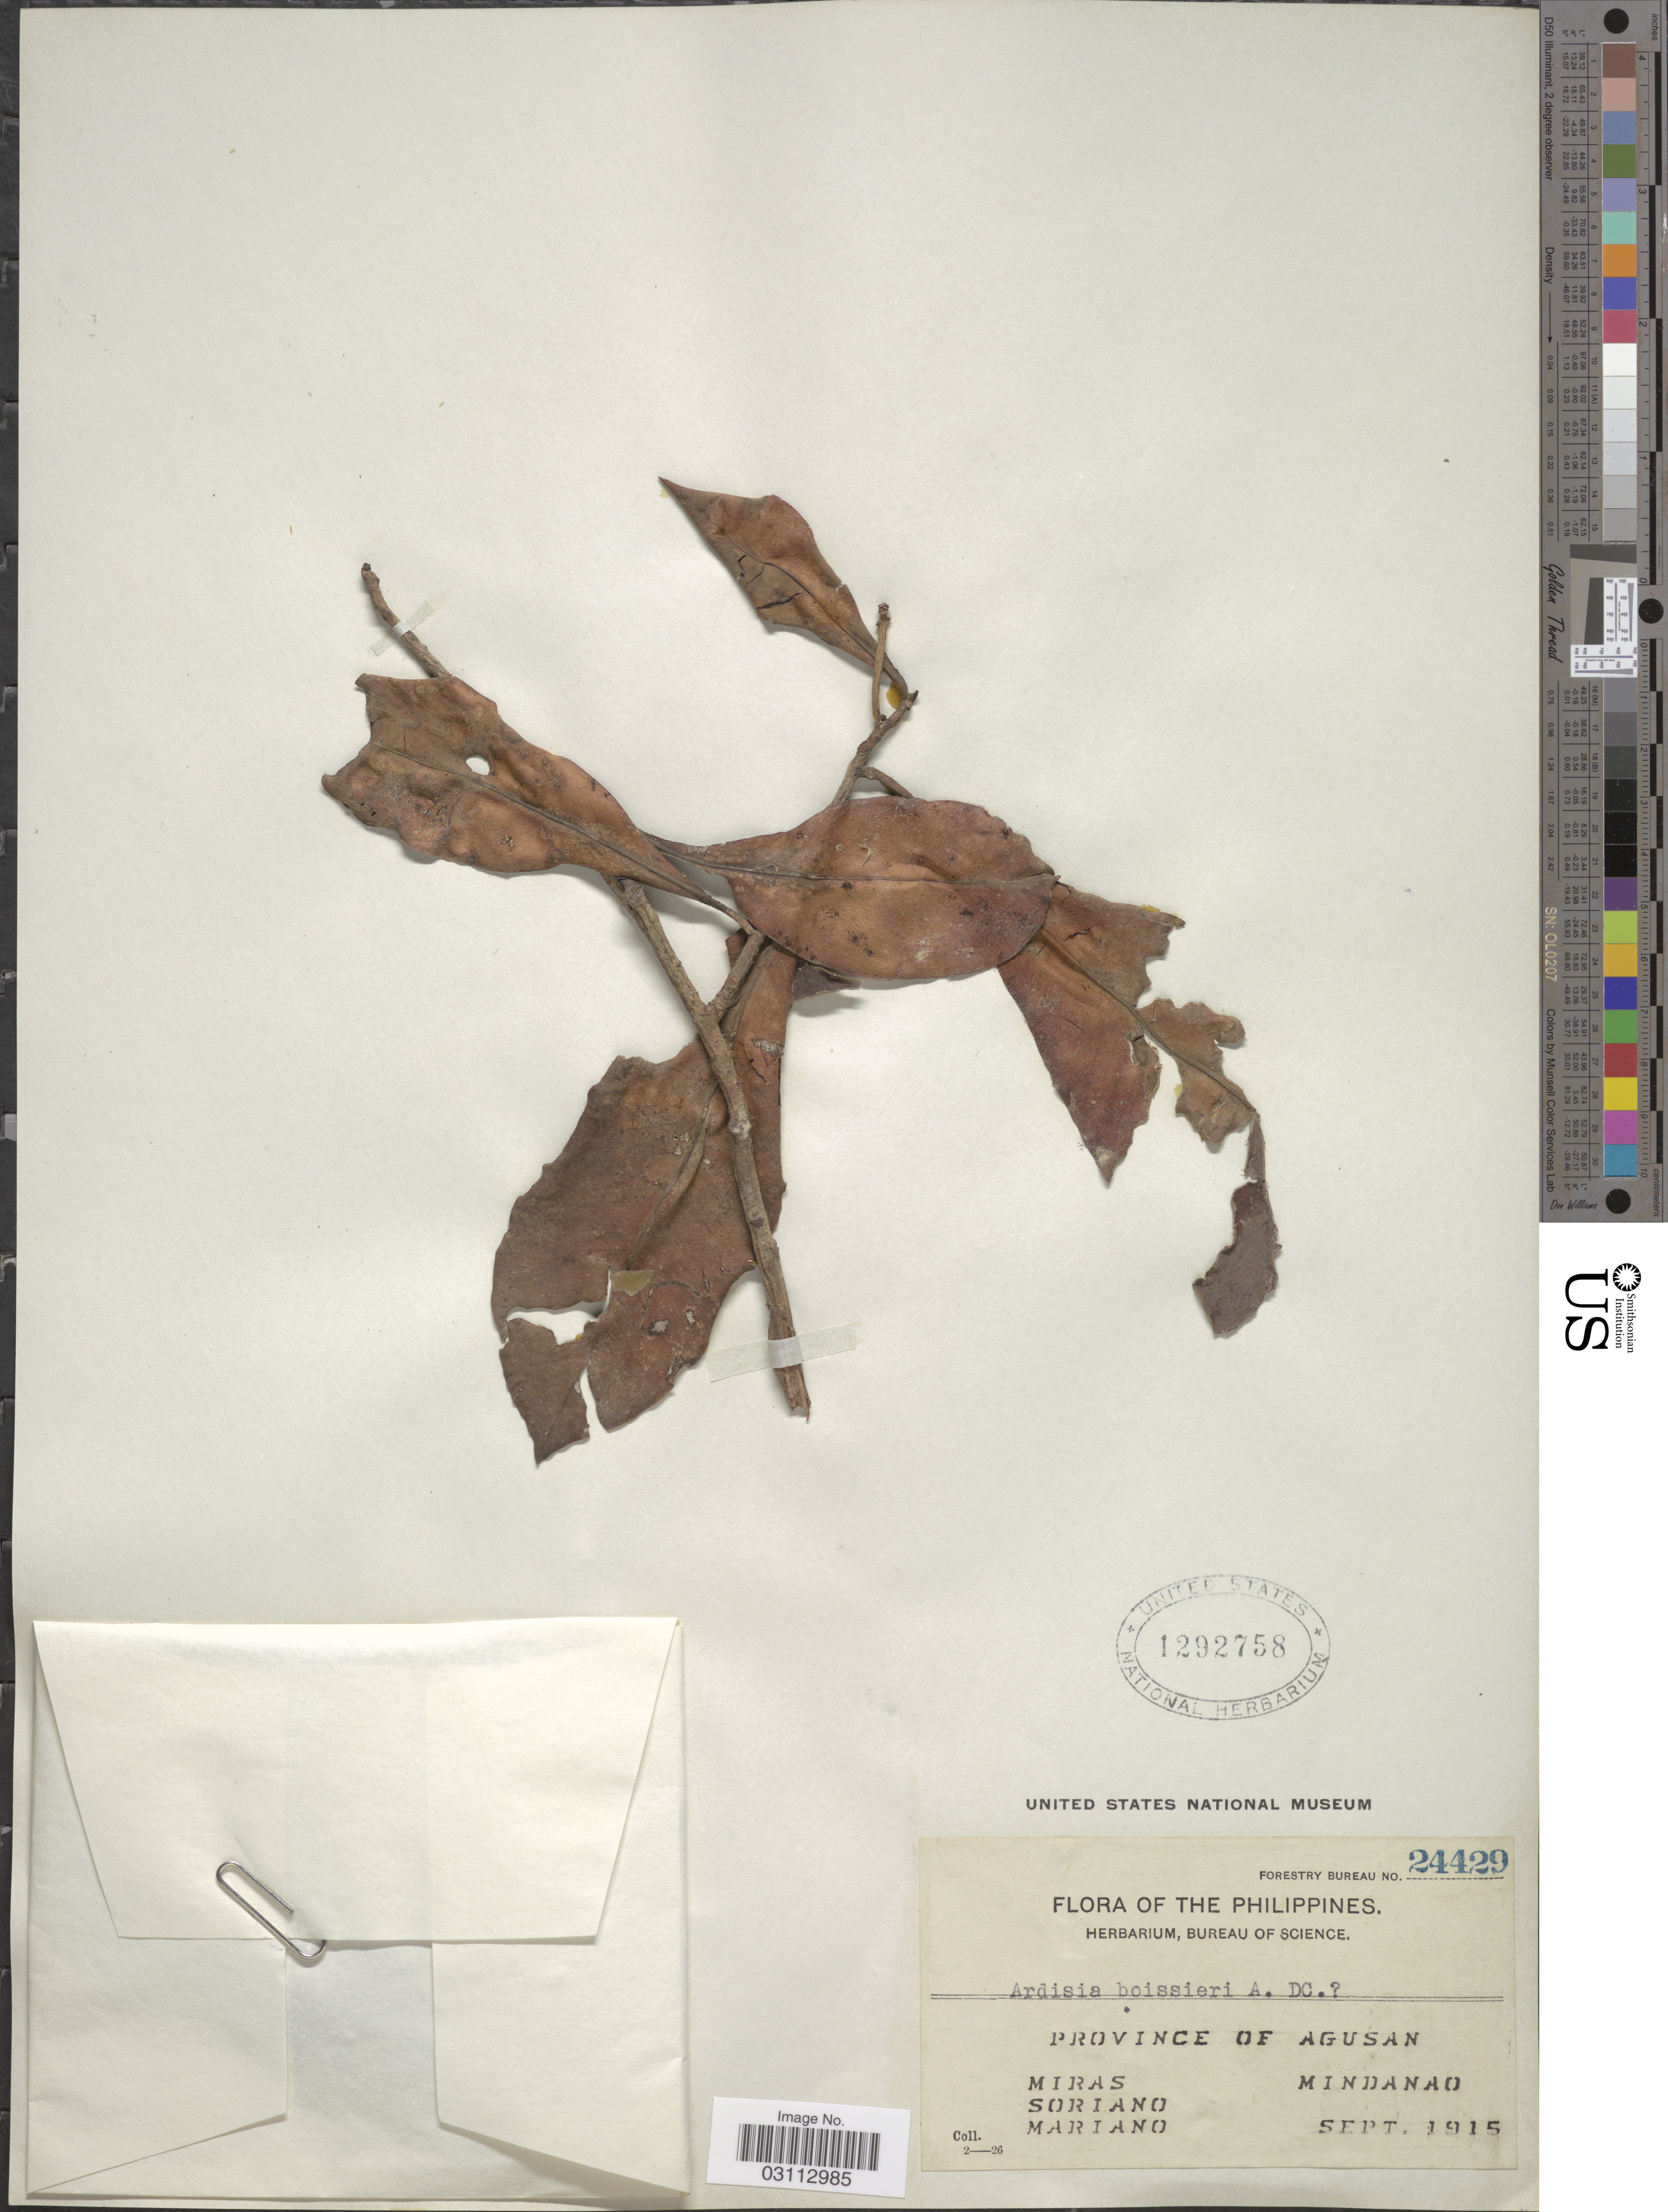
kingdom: Plantae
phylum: Tracheophyta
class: Magnoliopsida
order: Ericales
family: Primulaceae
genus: Ardisia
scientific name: Ardisia squamulosa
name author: C. Presl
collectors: Miras, -. Soriano & -. Mariano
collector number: Forestry Bureau 24429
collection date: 1915-09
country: Philippines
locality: Province of Agusan. Mindanao.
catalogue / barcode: US 1292758